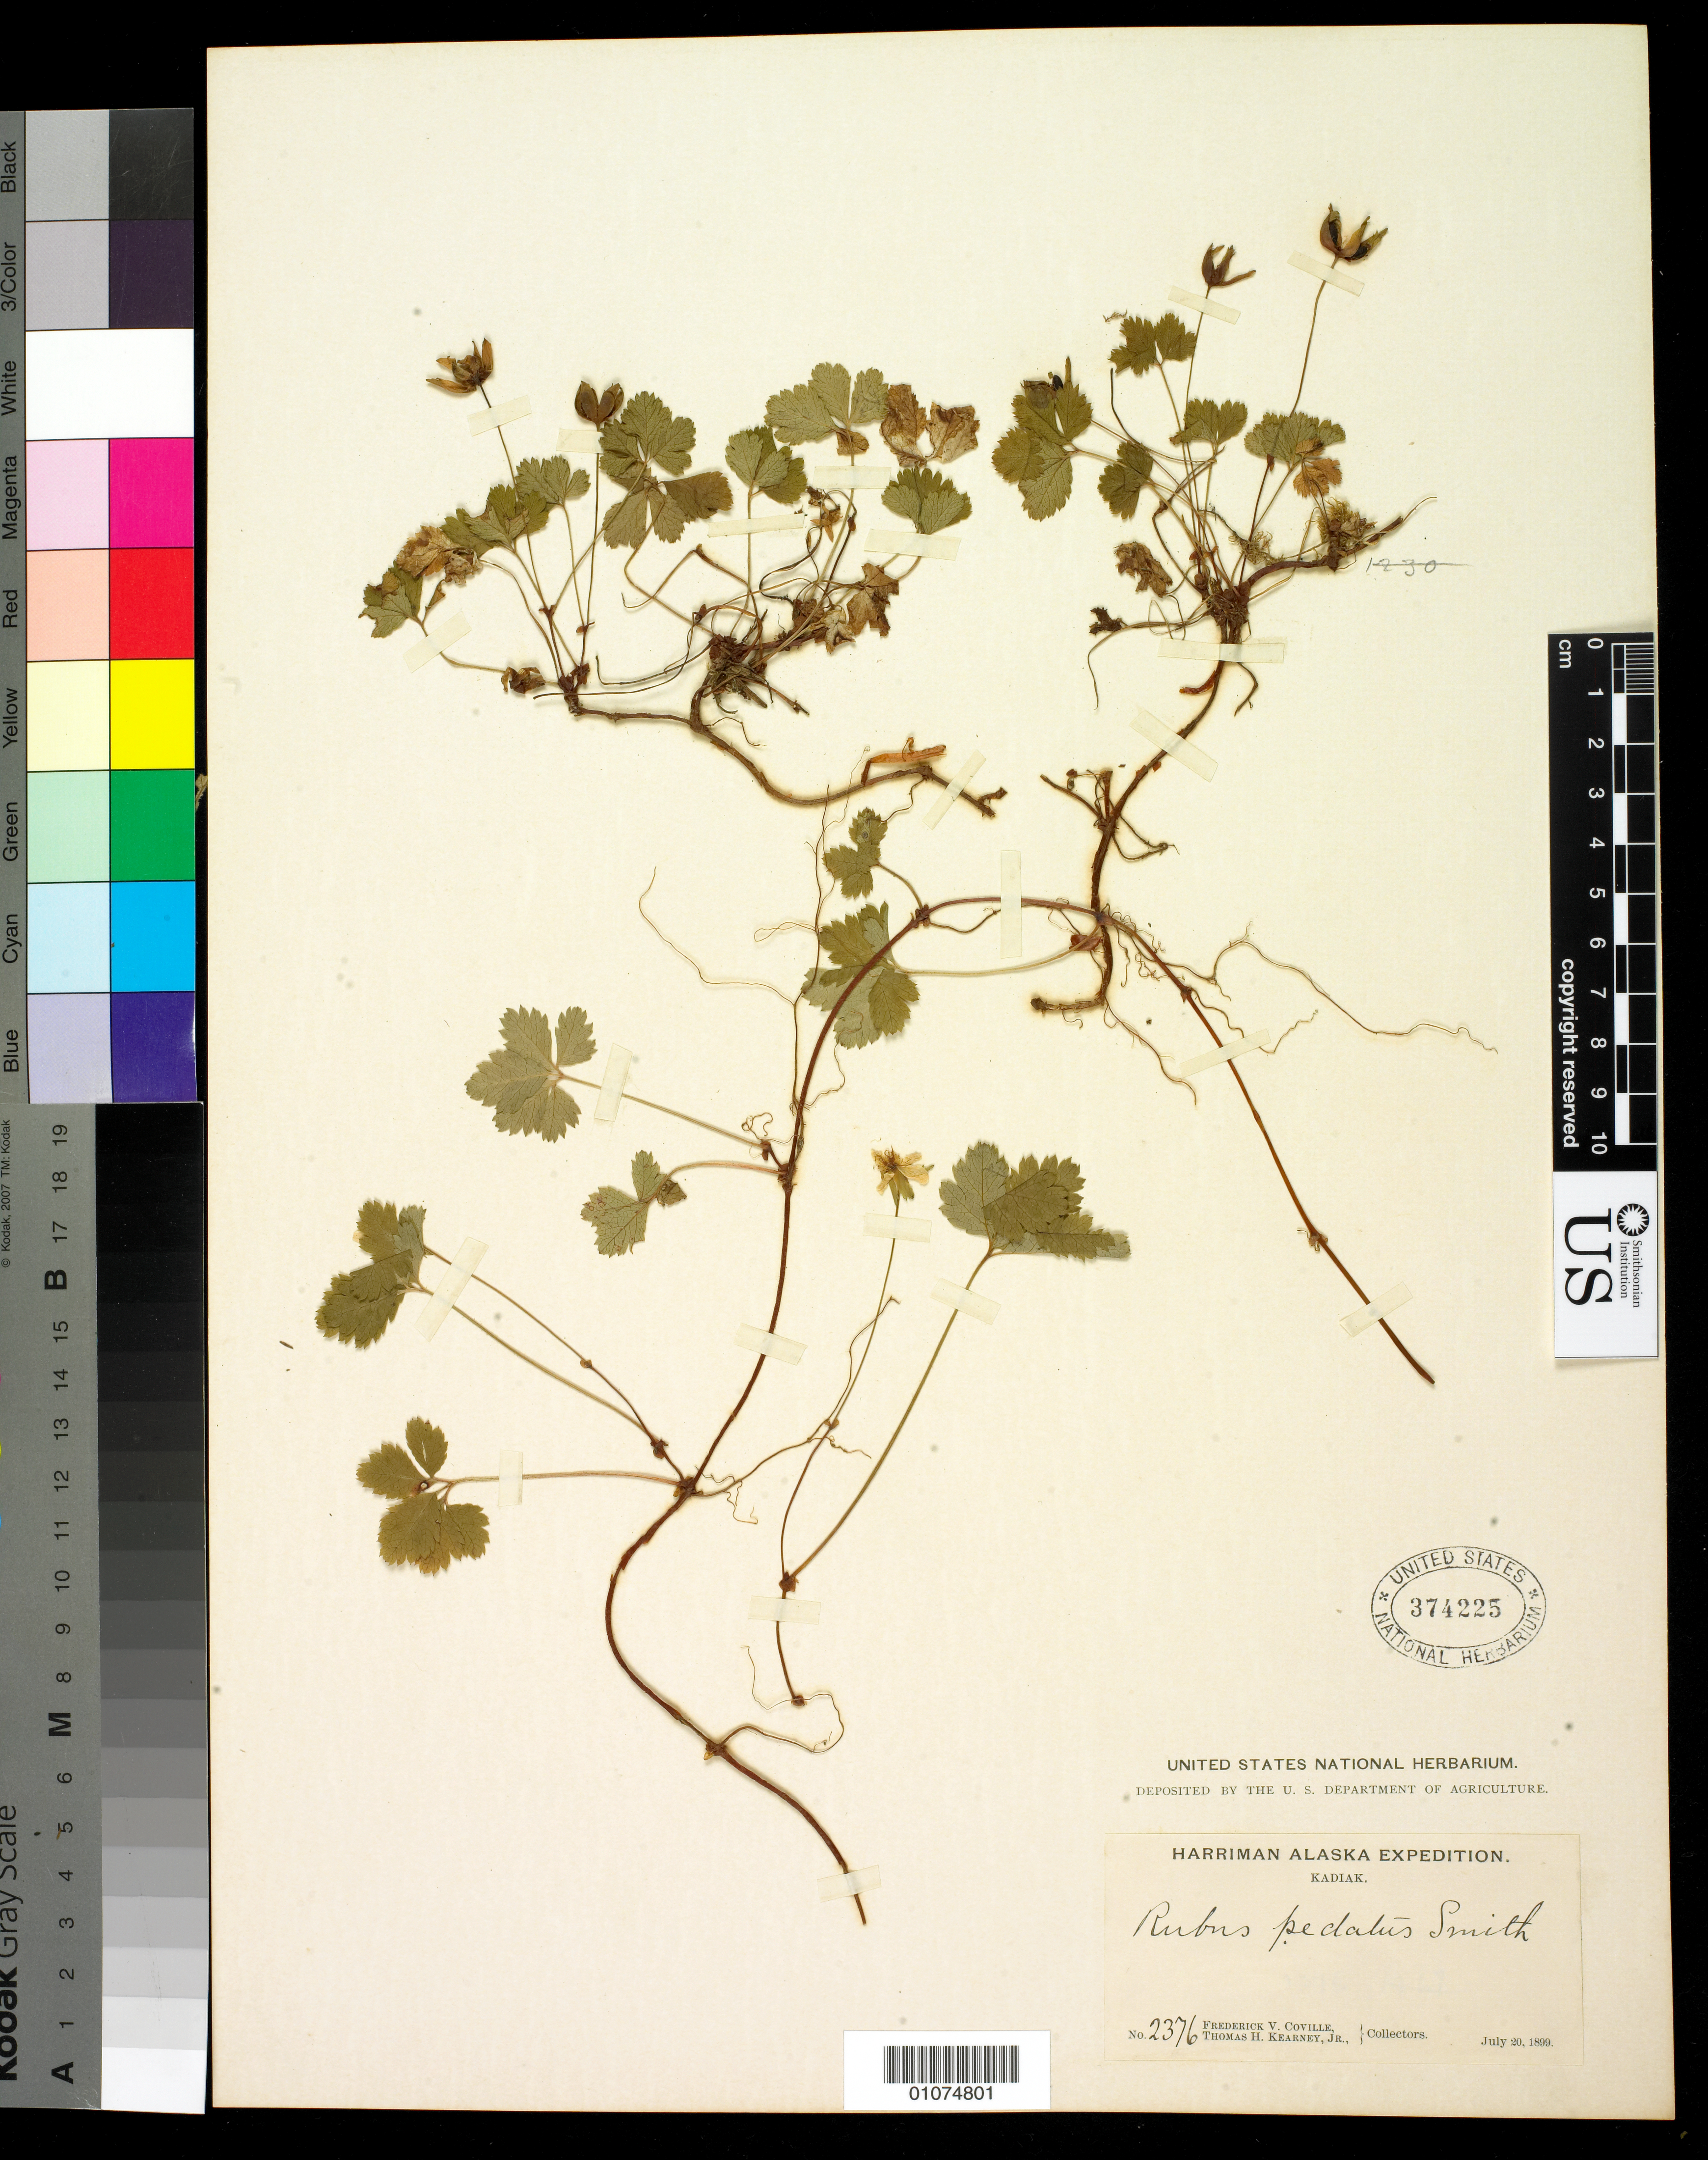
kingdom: Plantae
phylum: Tracheophyta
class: Magnoliopsida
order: Rosales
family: Rosaceae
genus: Rubus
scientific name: Rubus pedatus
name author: Sm.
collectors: F. V. Coville & T. H. Kearney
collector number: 2376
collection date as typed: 20 Jul 1899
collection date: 1899-07-20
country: United States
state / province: Alaska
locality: Kadiak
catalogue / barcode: US 374225